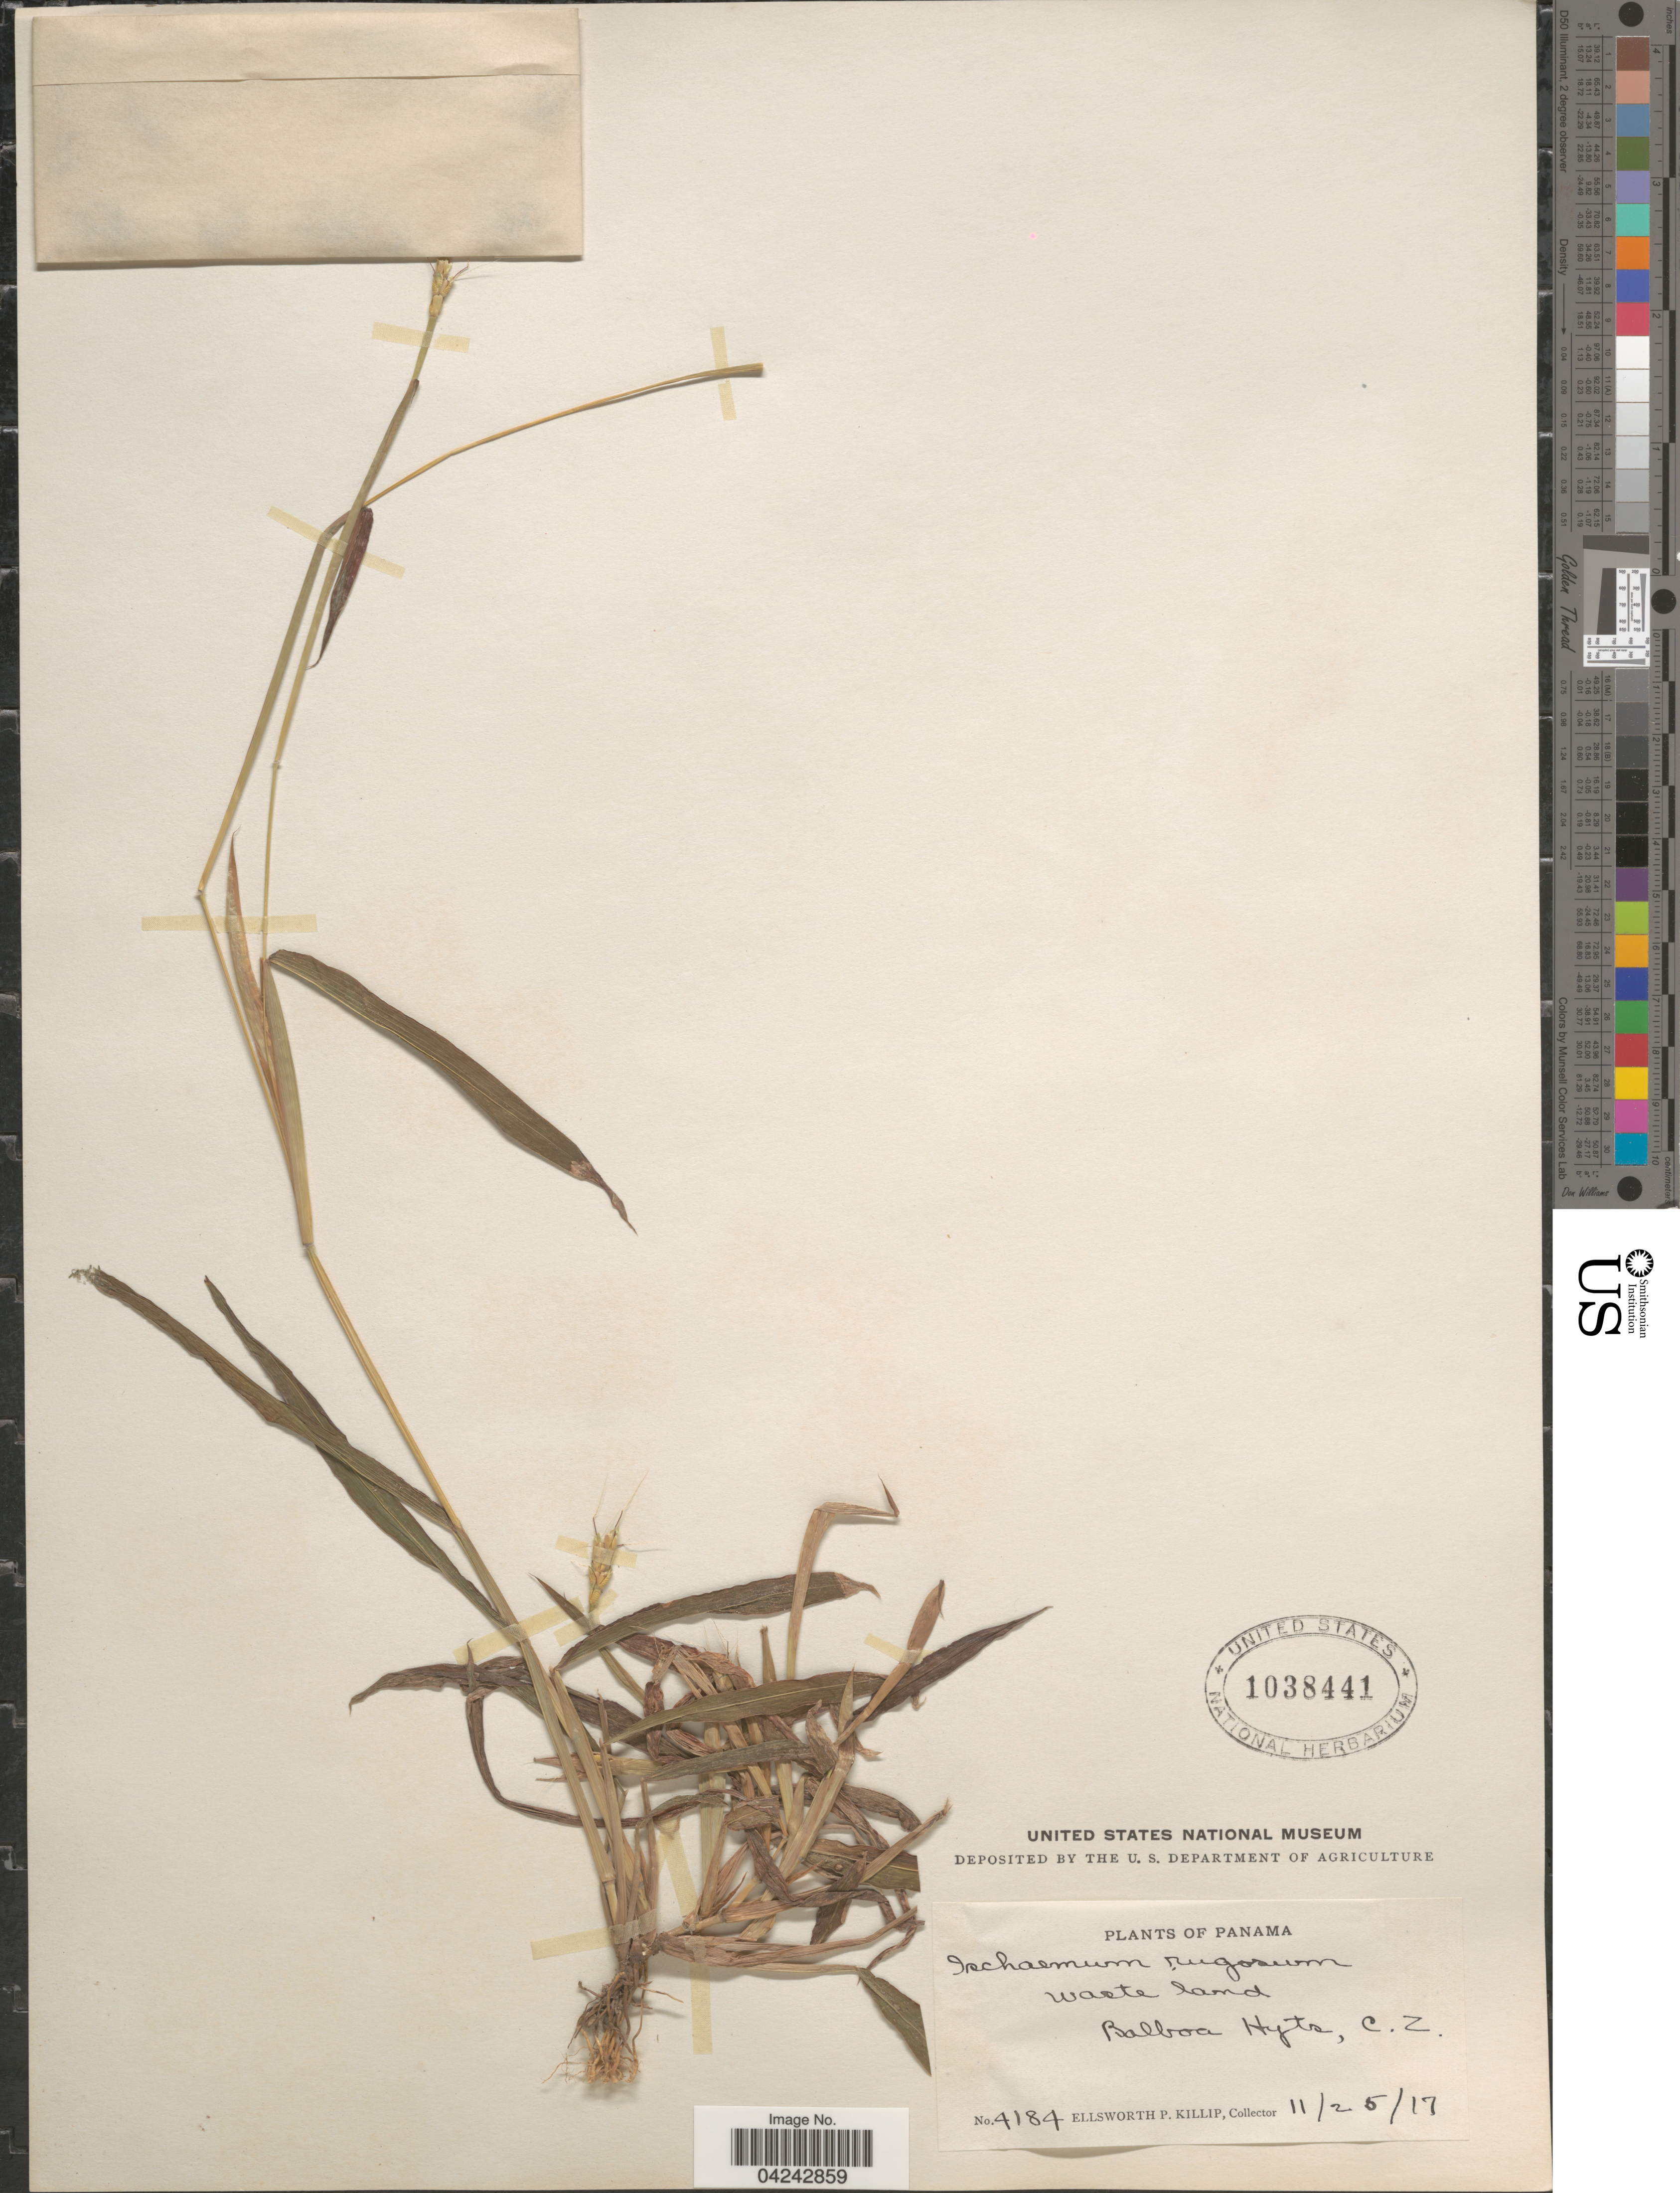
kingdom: Plantae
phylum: Tracheophyta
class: Liliopsida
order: Poales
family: Poaceae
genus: Ischaemum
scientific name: Ischaemum rugosum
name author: Salisb.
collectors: E. P. Killip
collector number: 4184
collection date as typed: Transcribed d/m/y: 25/11/17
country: Panama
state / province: Colón / Panamá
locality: Balboa Hyts, C. Z.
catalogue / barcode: US 1038441